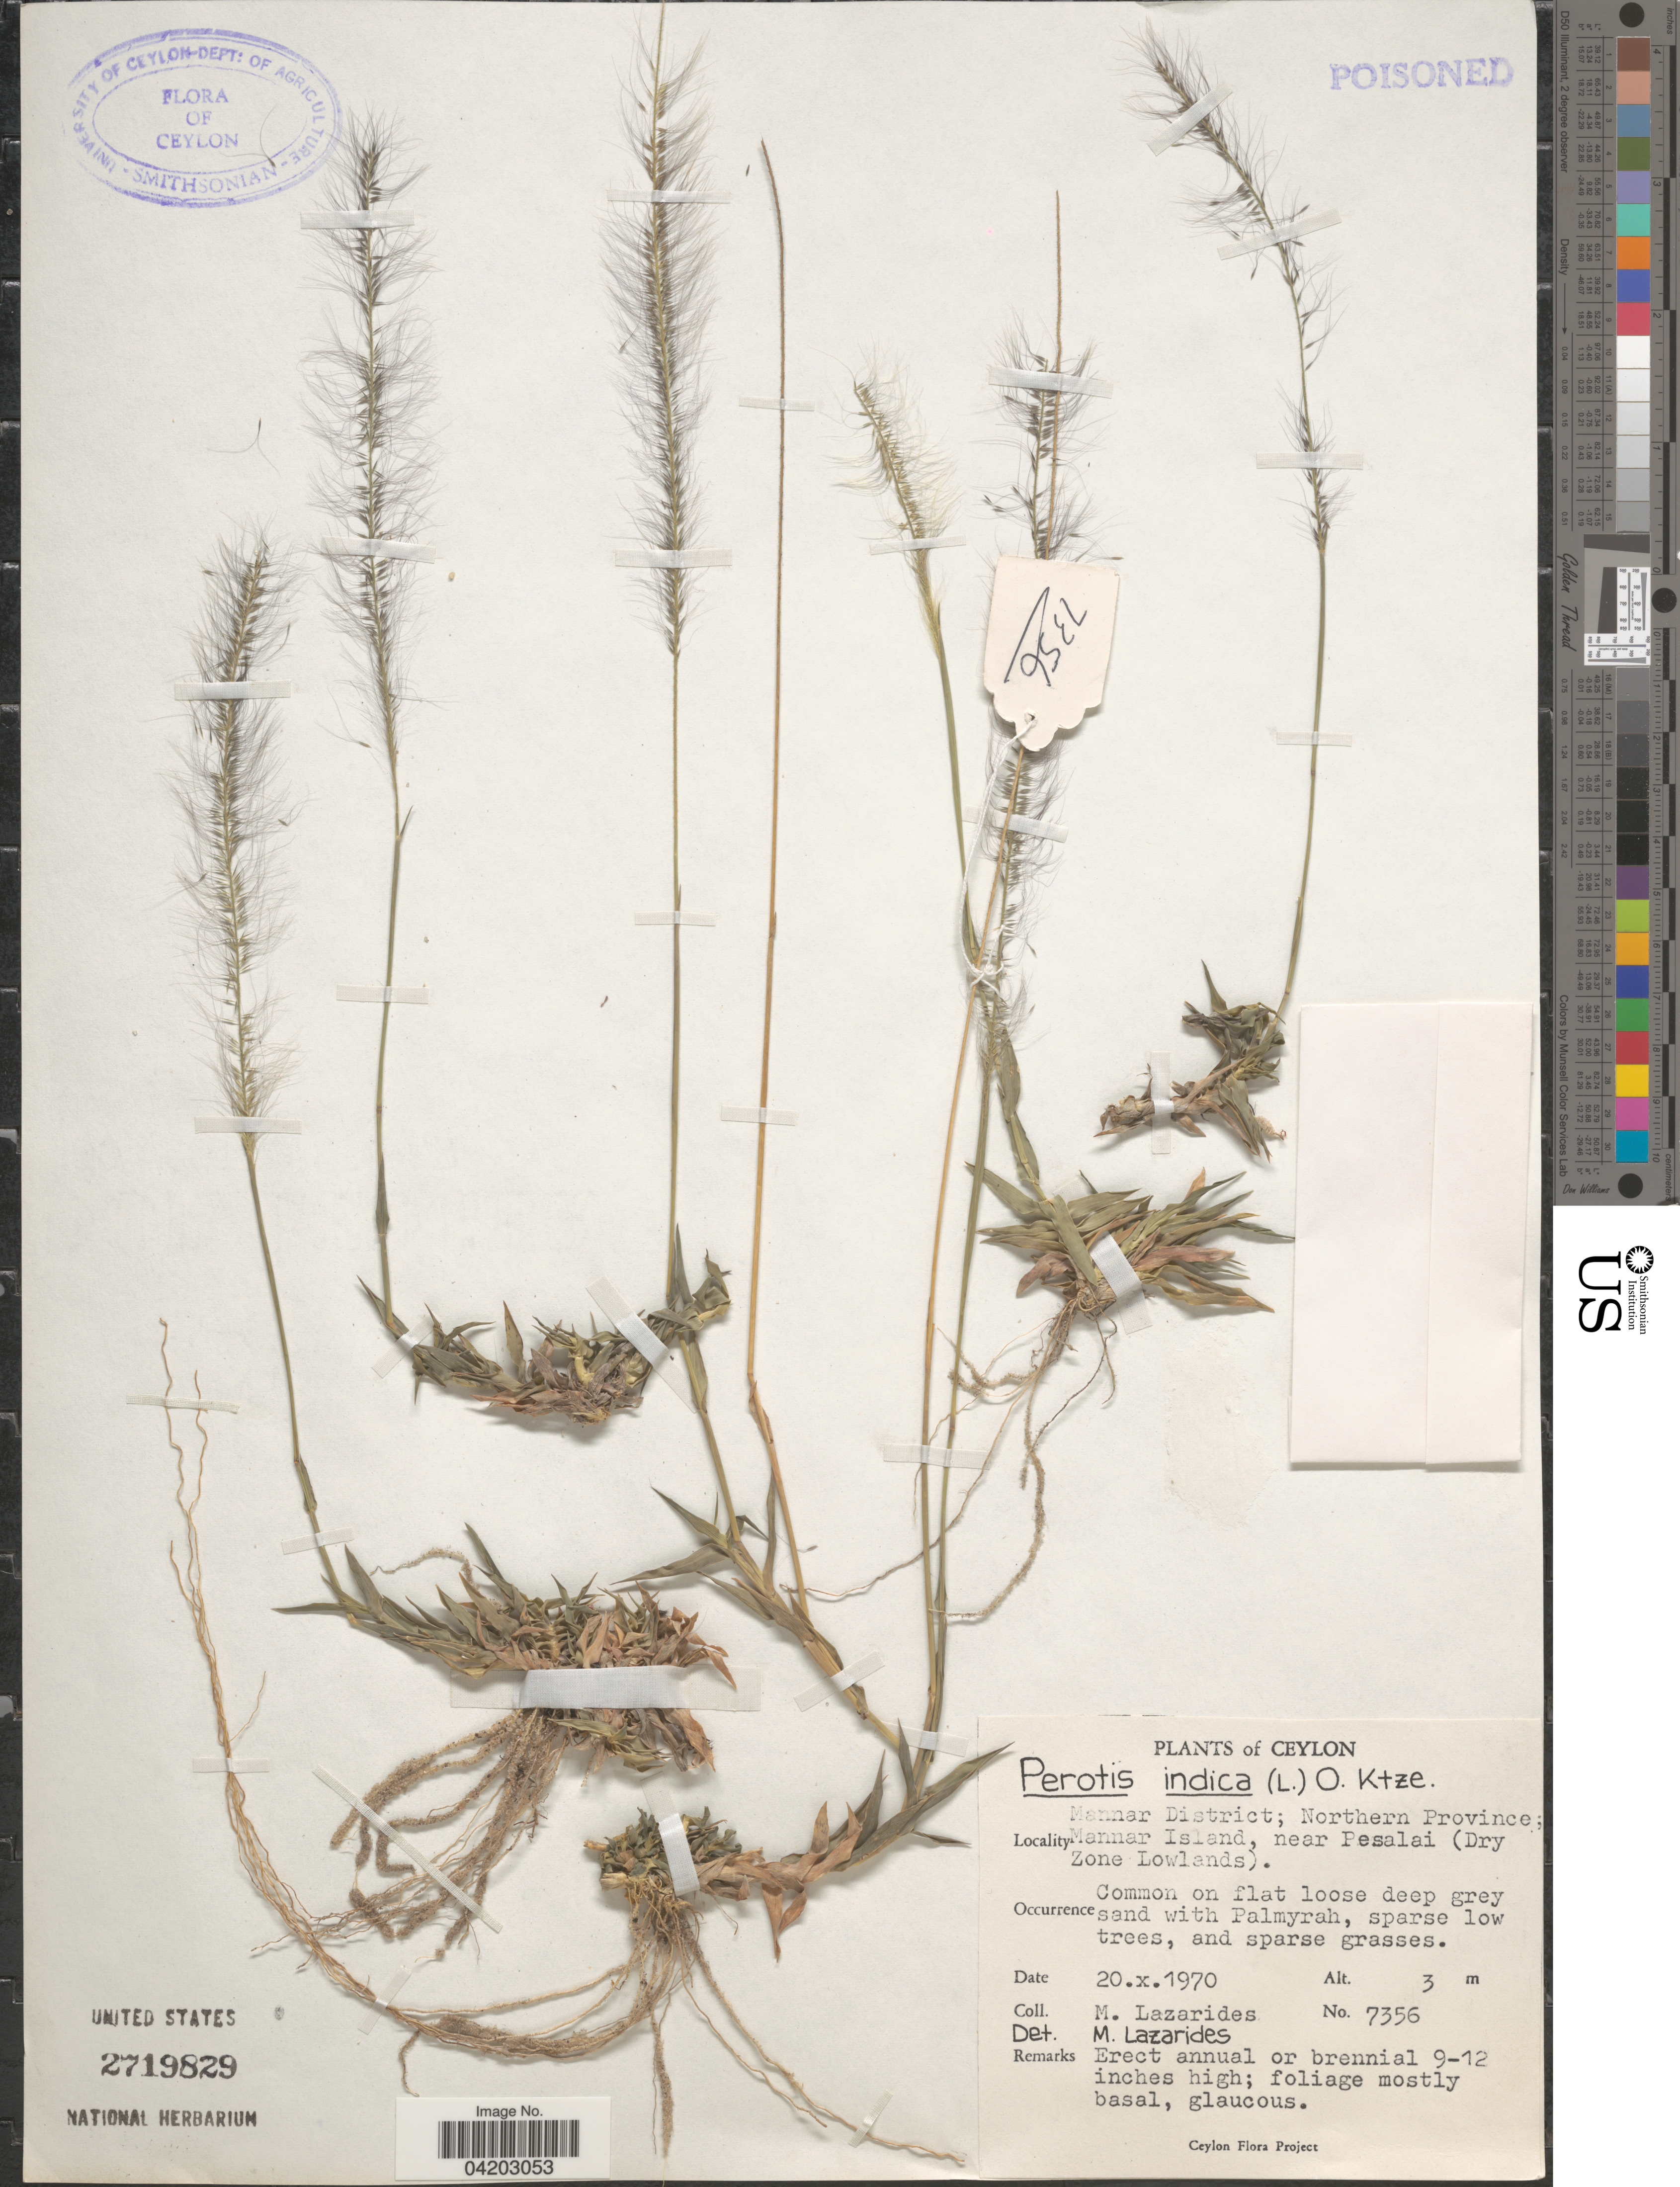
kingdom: Plantae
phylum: Tracheophyta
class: Liliopsida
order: Poales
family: Poaceae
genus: Perotis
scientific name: Perotis indica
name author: (L.) Kuntze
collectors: M. Lazarides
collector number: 7356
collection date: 1970-10-20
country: Sri Lanka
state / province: Northern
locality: Ceylon. Mannar District; Mannar Island, near Pesalai (Dry Zone Lowlands).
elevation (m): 3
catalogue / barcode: US 2719829